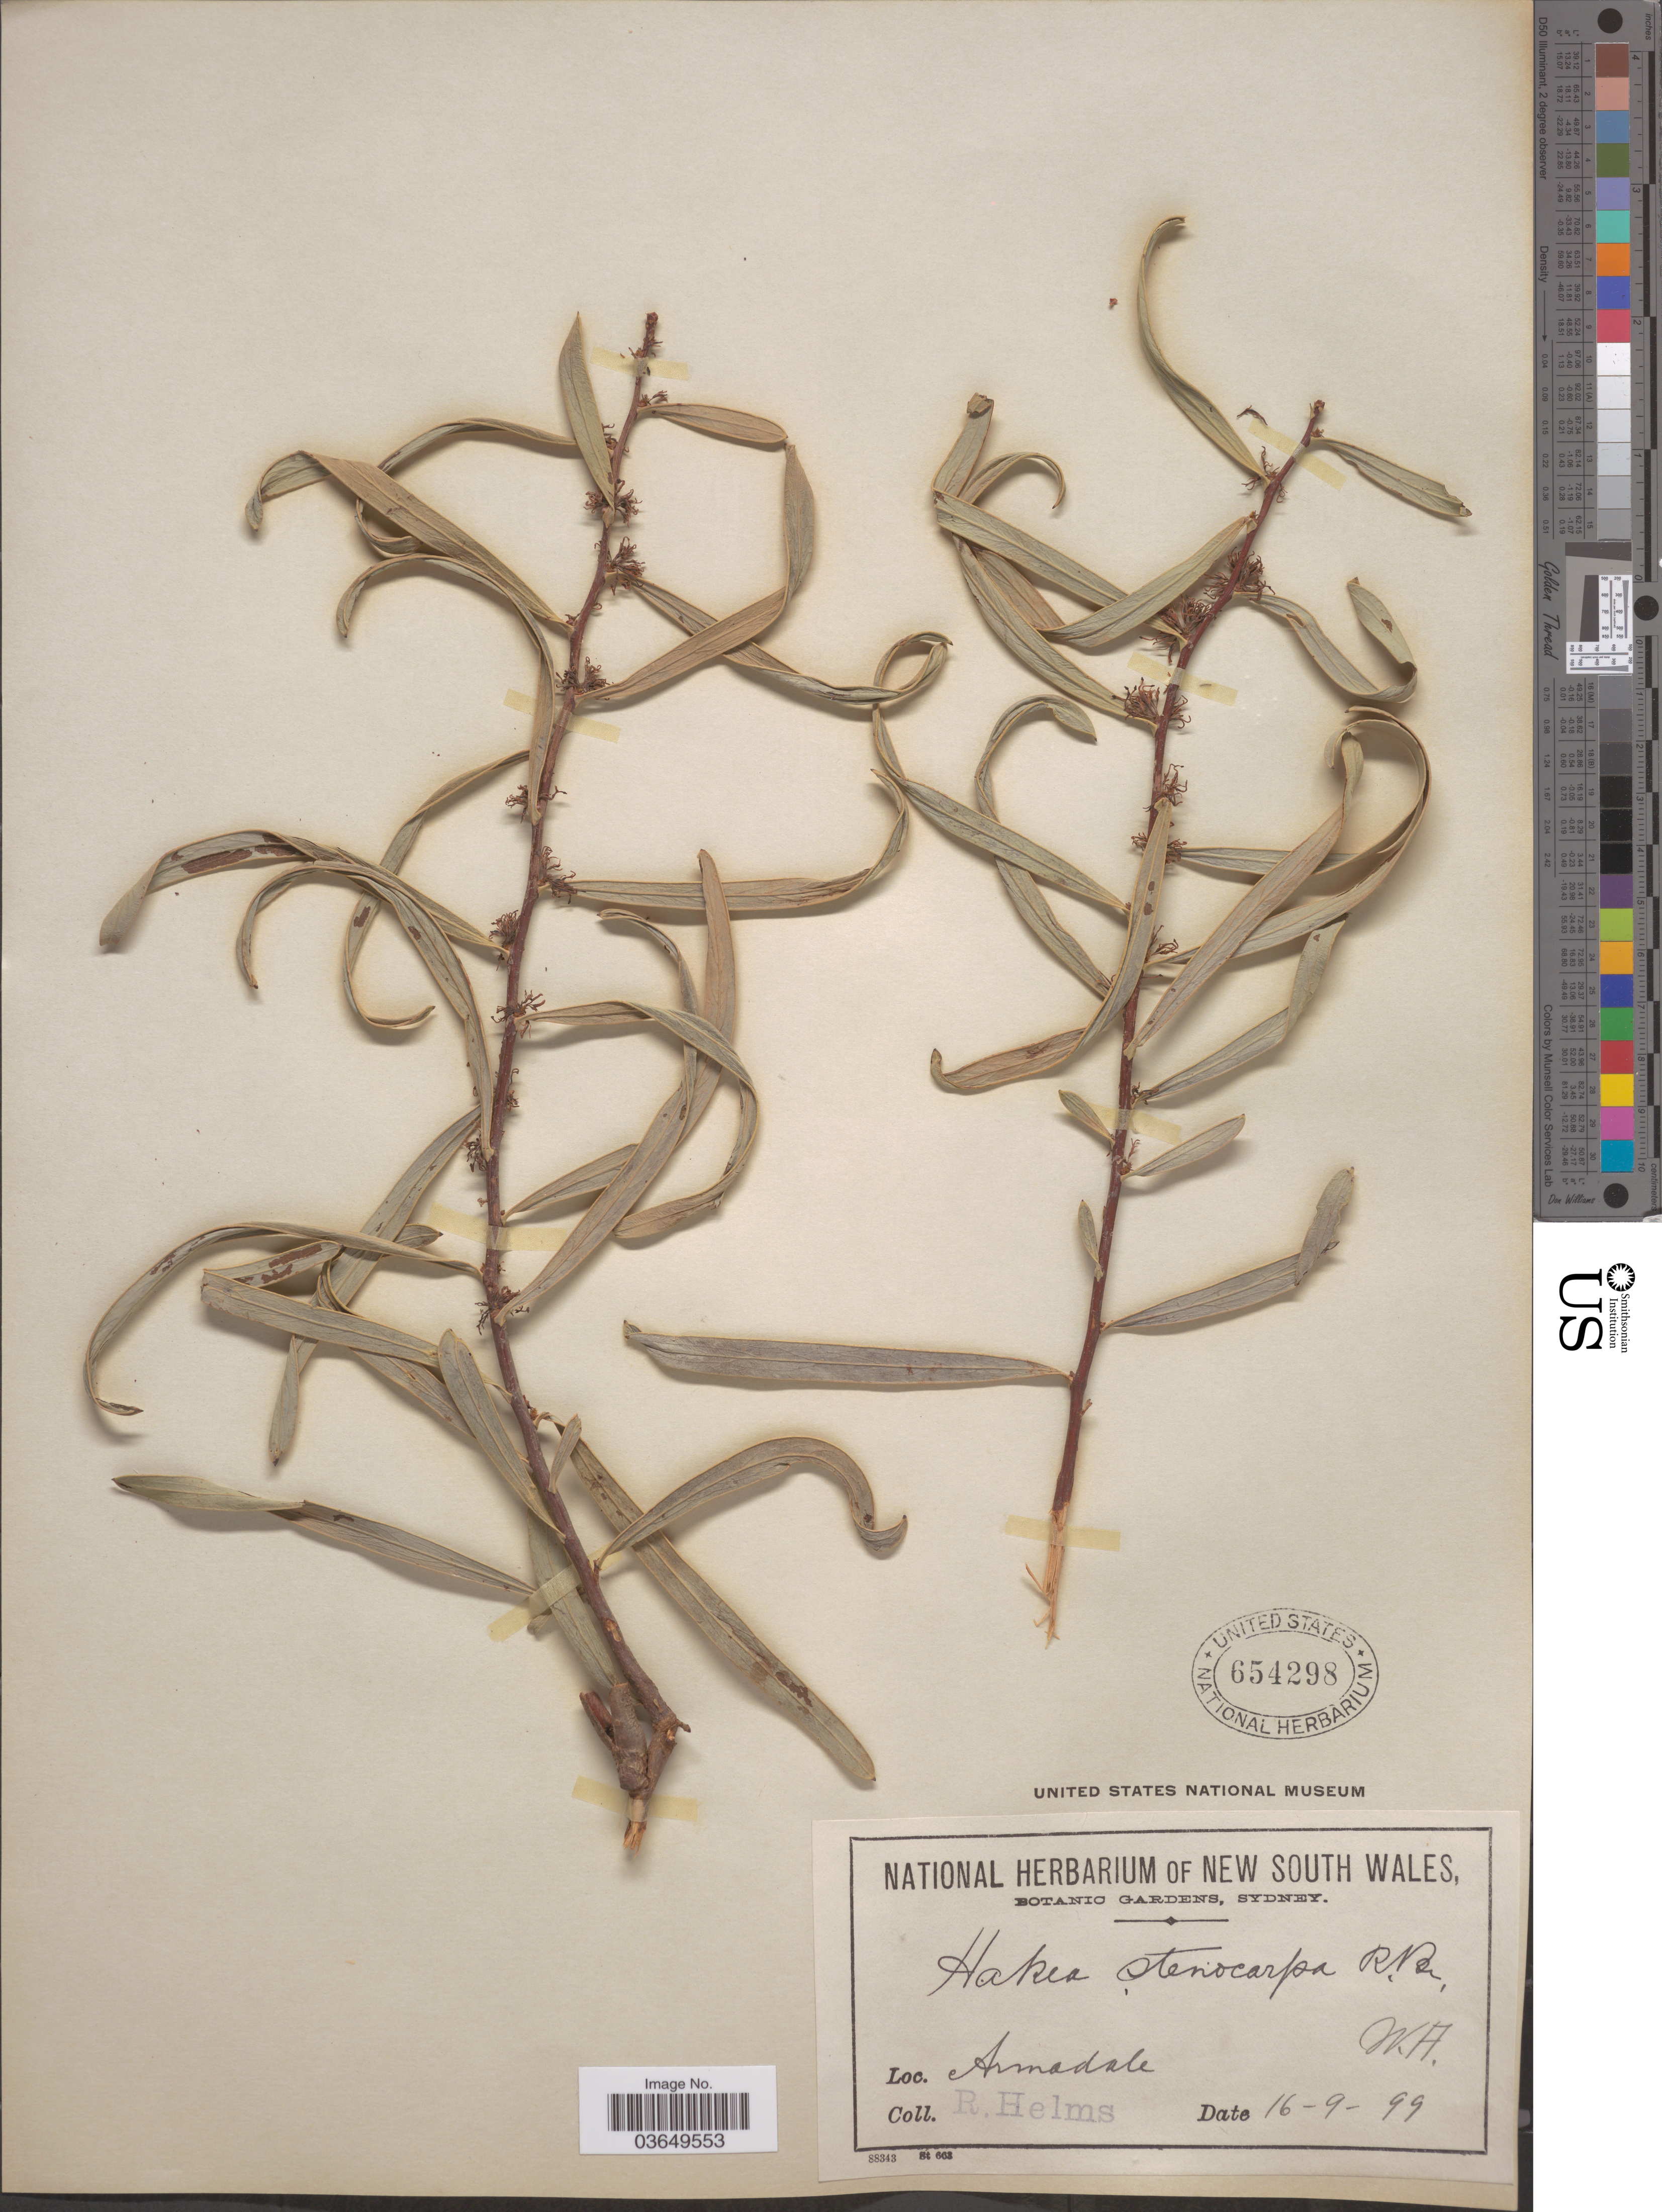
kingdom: Plantae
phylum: Tracheophyta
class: Magnoliopsida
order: Proteales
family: Proteaceae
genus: Hakea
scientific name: Hakea stenocarpa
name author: R. Br.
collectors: R. Helms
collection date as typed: Transcribed d/m/y: 16/9/99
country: Australia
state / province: Western Australia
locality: Armadale.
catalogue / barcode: US 654298